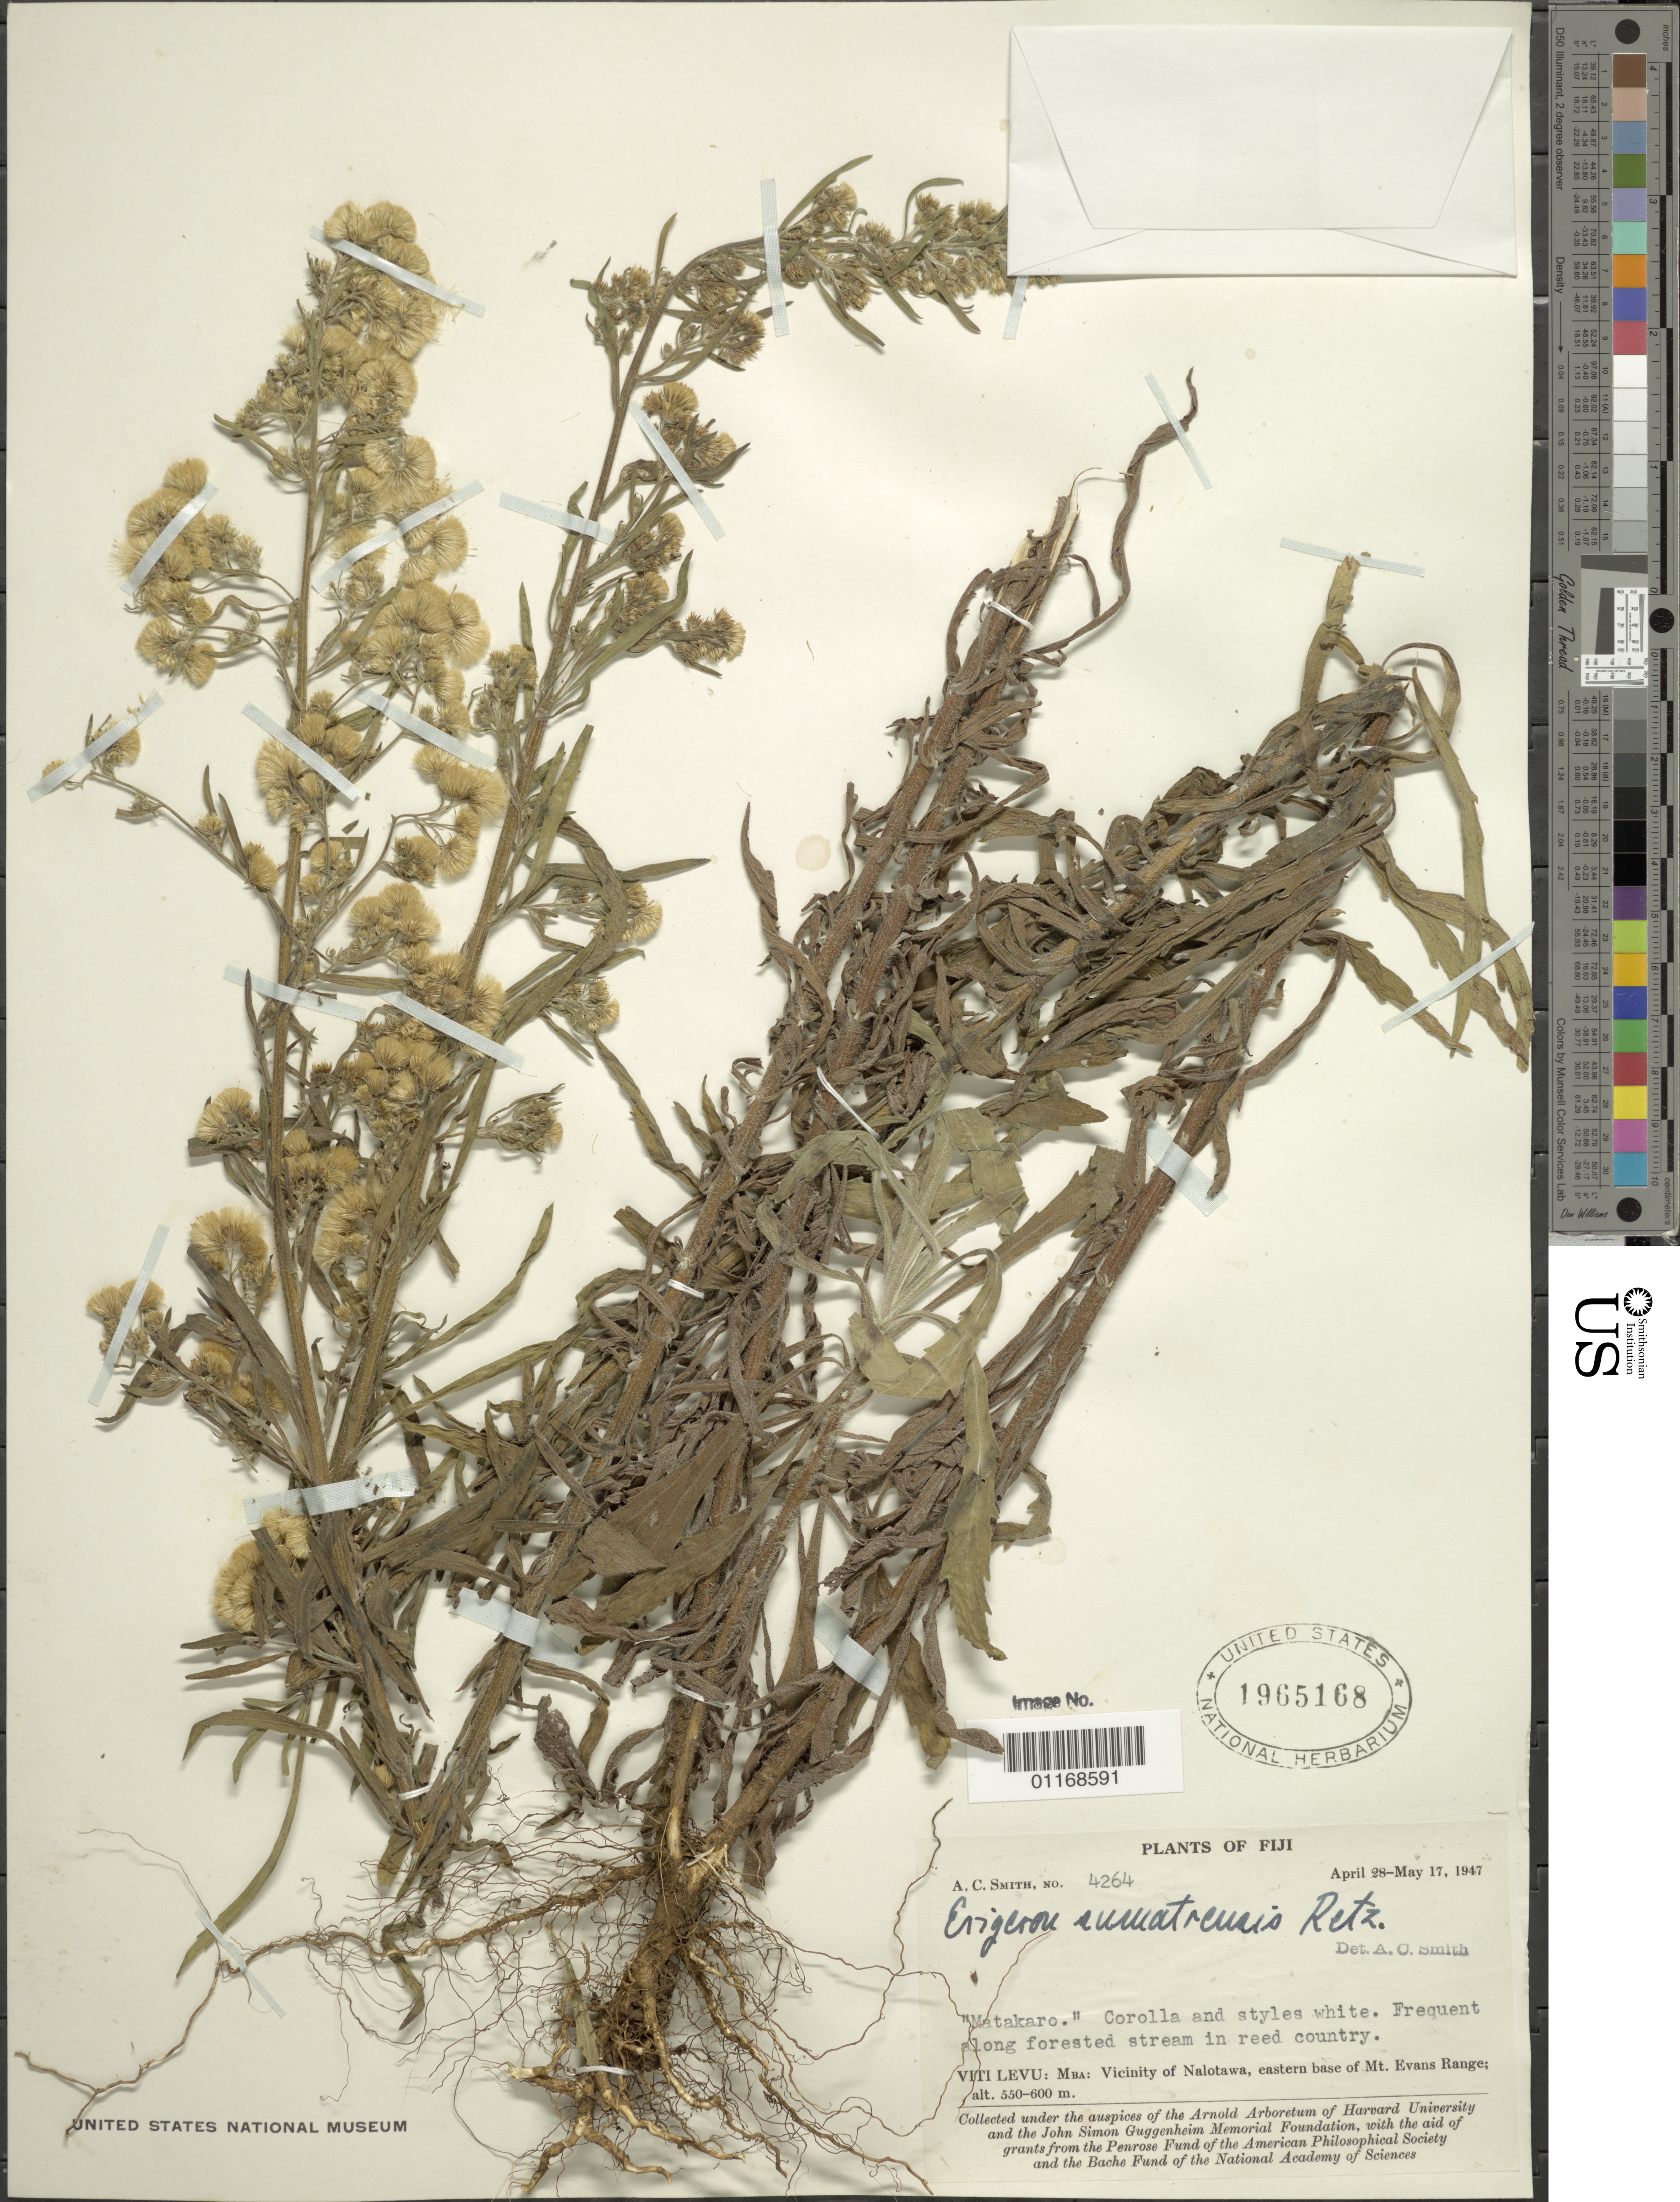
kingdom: Plantae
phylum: Tracheophyta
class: Magnoliopsida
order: Asterales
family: Asteraceae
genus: Erigeron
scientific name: Erigeron sumatrensis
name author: Retz.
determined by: Smith, A. C.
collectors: A. C. Smith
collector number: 4264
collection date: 1947-04-28/1947-05-17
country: Fiji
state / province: Mba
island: Viti Levu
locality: vicinity of Nalotawa, eastern base of Mt. Evans range, Mba, Viti Levu, Fiji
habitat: Along forested stream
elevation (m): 550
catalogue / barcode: US 1965168